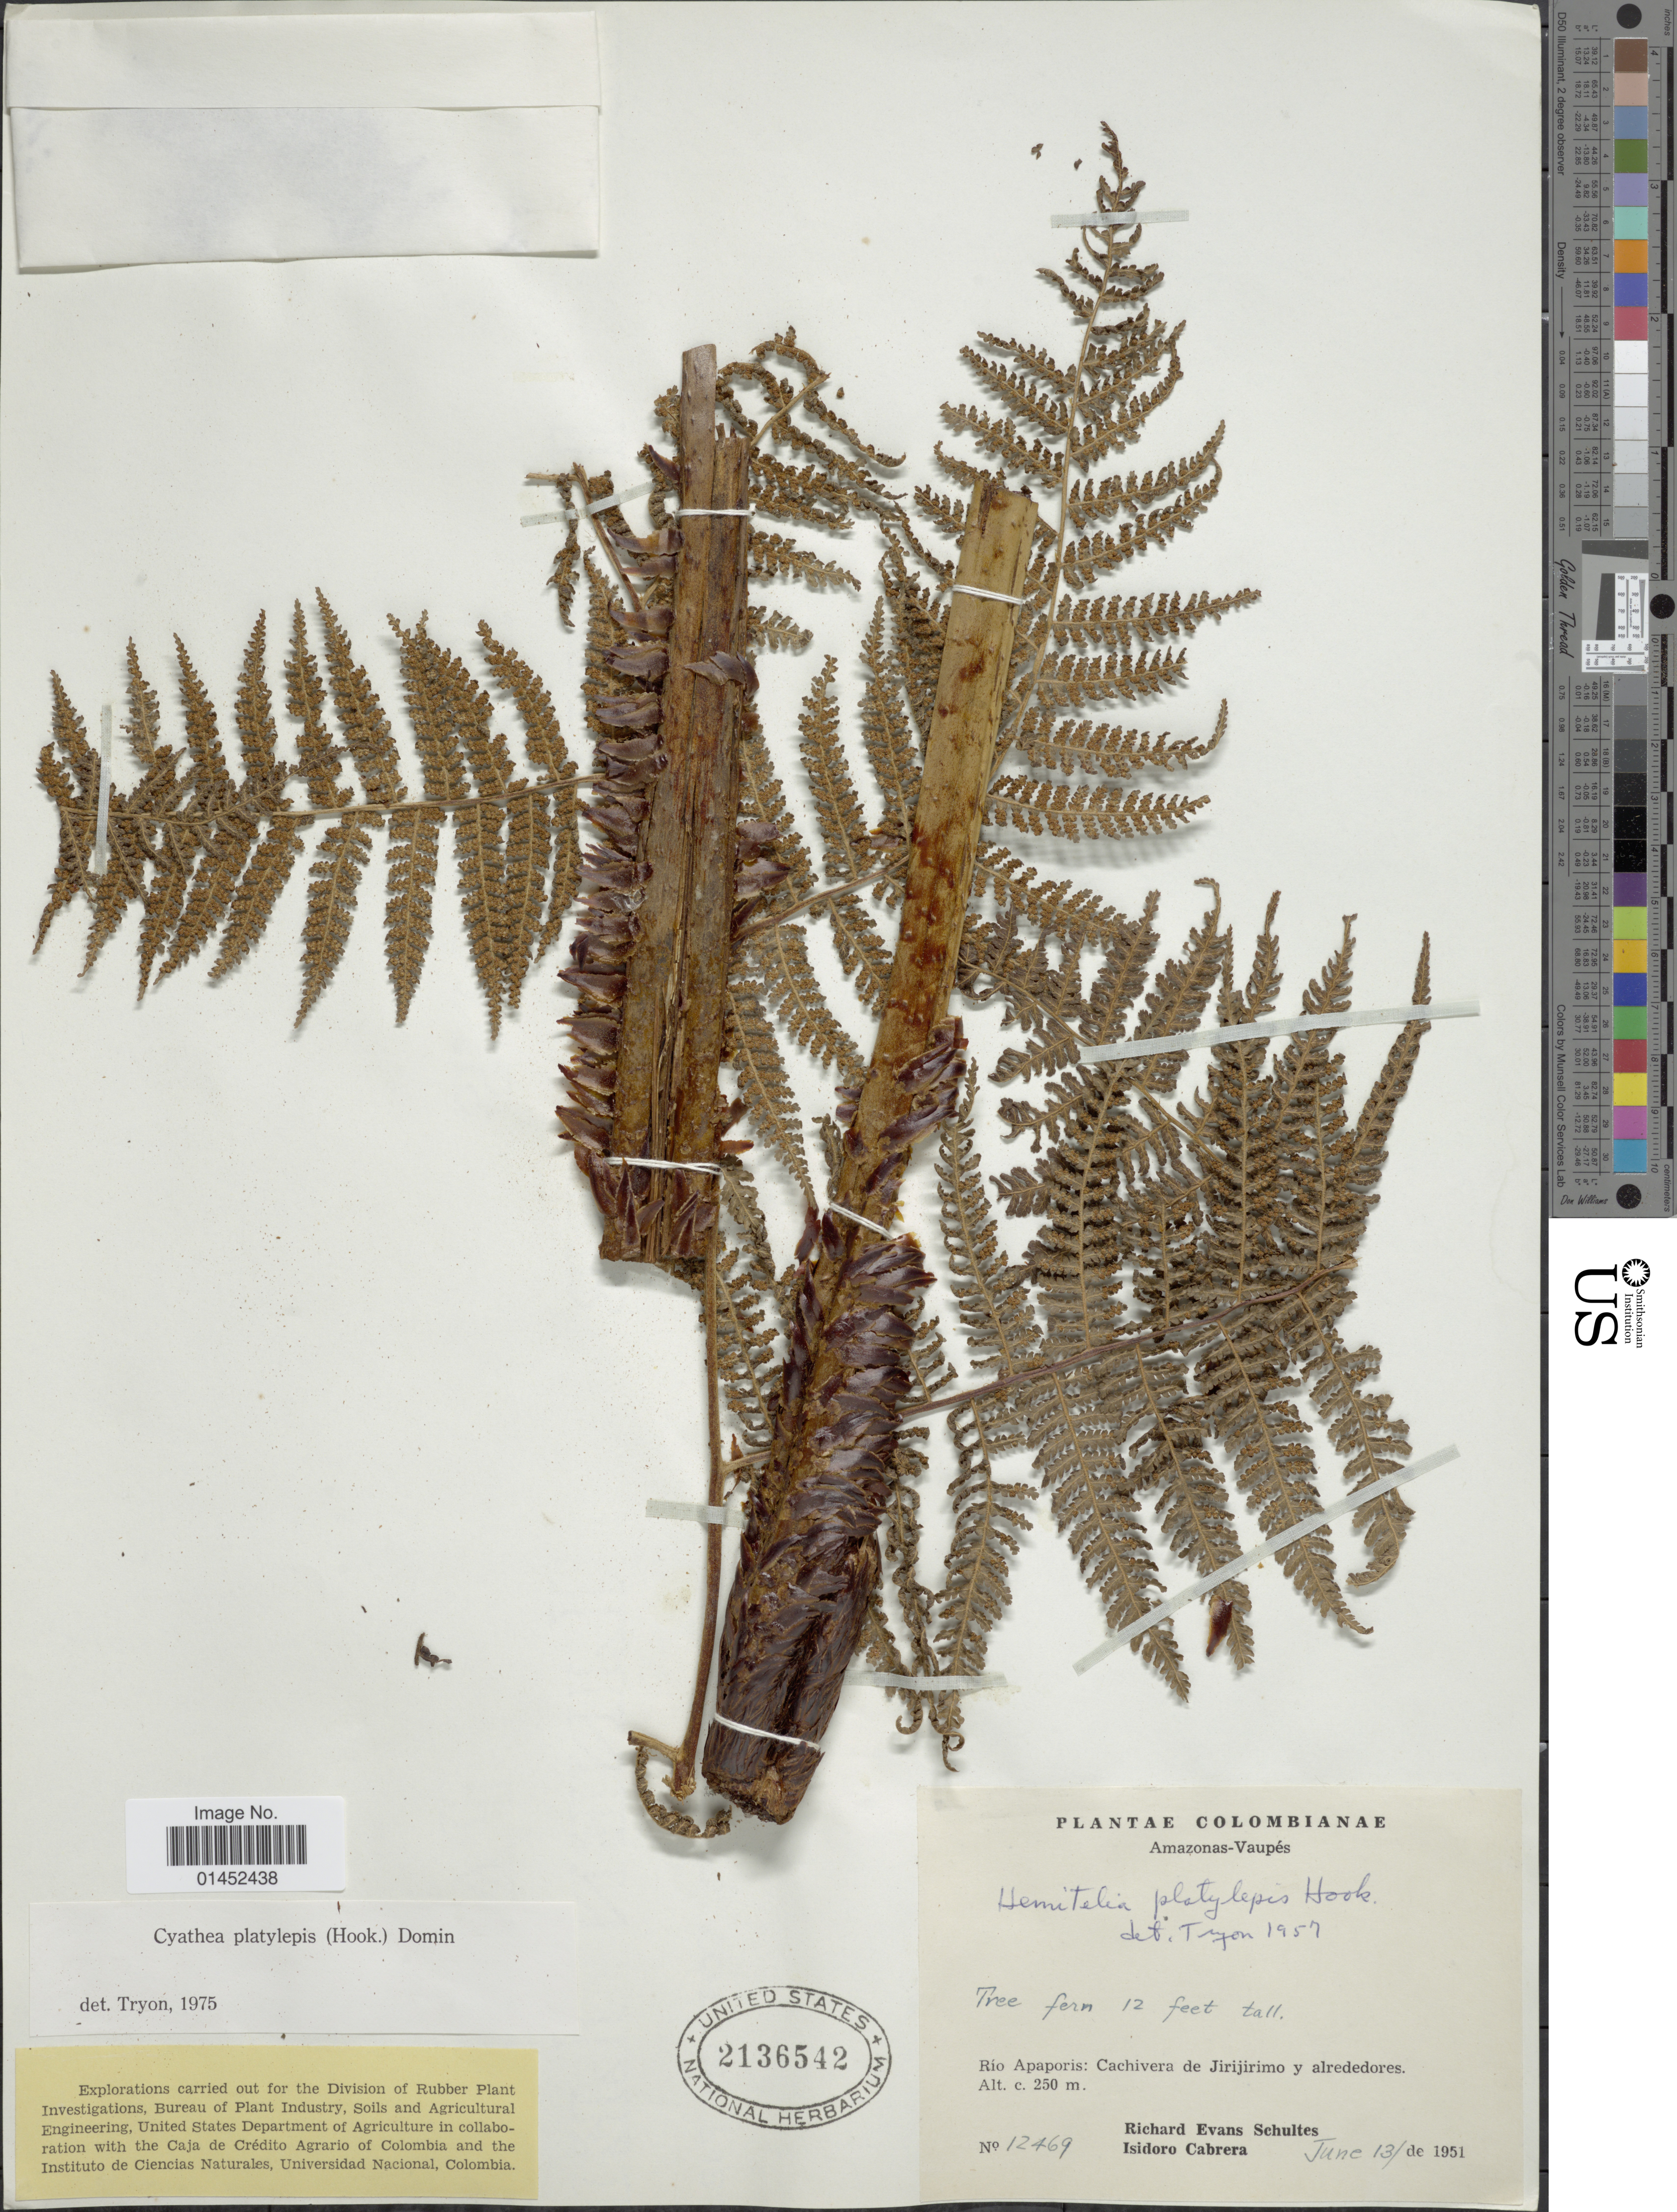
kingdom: Plantae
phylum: Tracheophyta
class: Polypodiopsida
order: Cyatheales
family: Cyatheaceae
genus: Cyathea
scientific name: Cyathea platylepis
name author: (Hook.) Domin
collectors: R. E. Schultes & I. Cabrera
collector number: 1249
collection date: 1951-06-13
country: Colombia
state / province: Amazônas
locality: Amazonas-Vaupés, Río Apaporis: Cachivera de Jirijirimo y alrededores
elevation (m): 250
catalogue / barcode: US 2136542